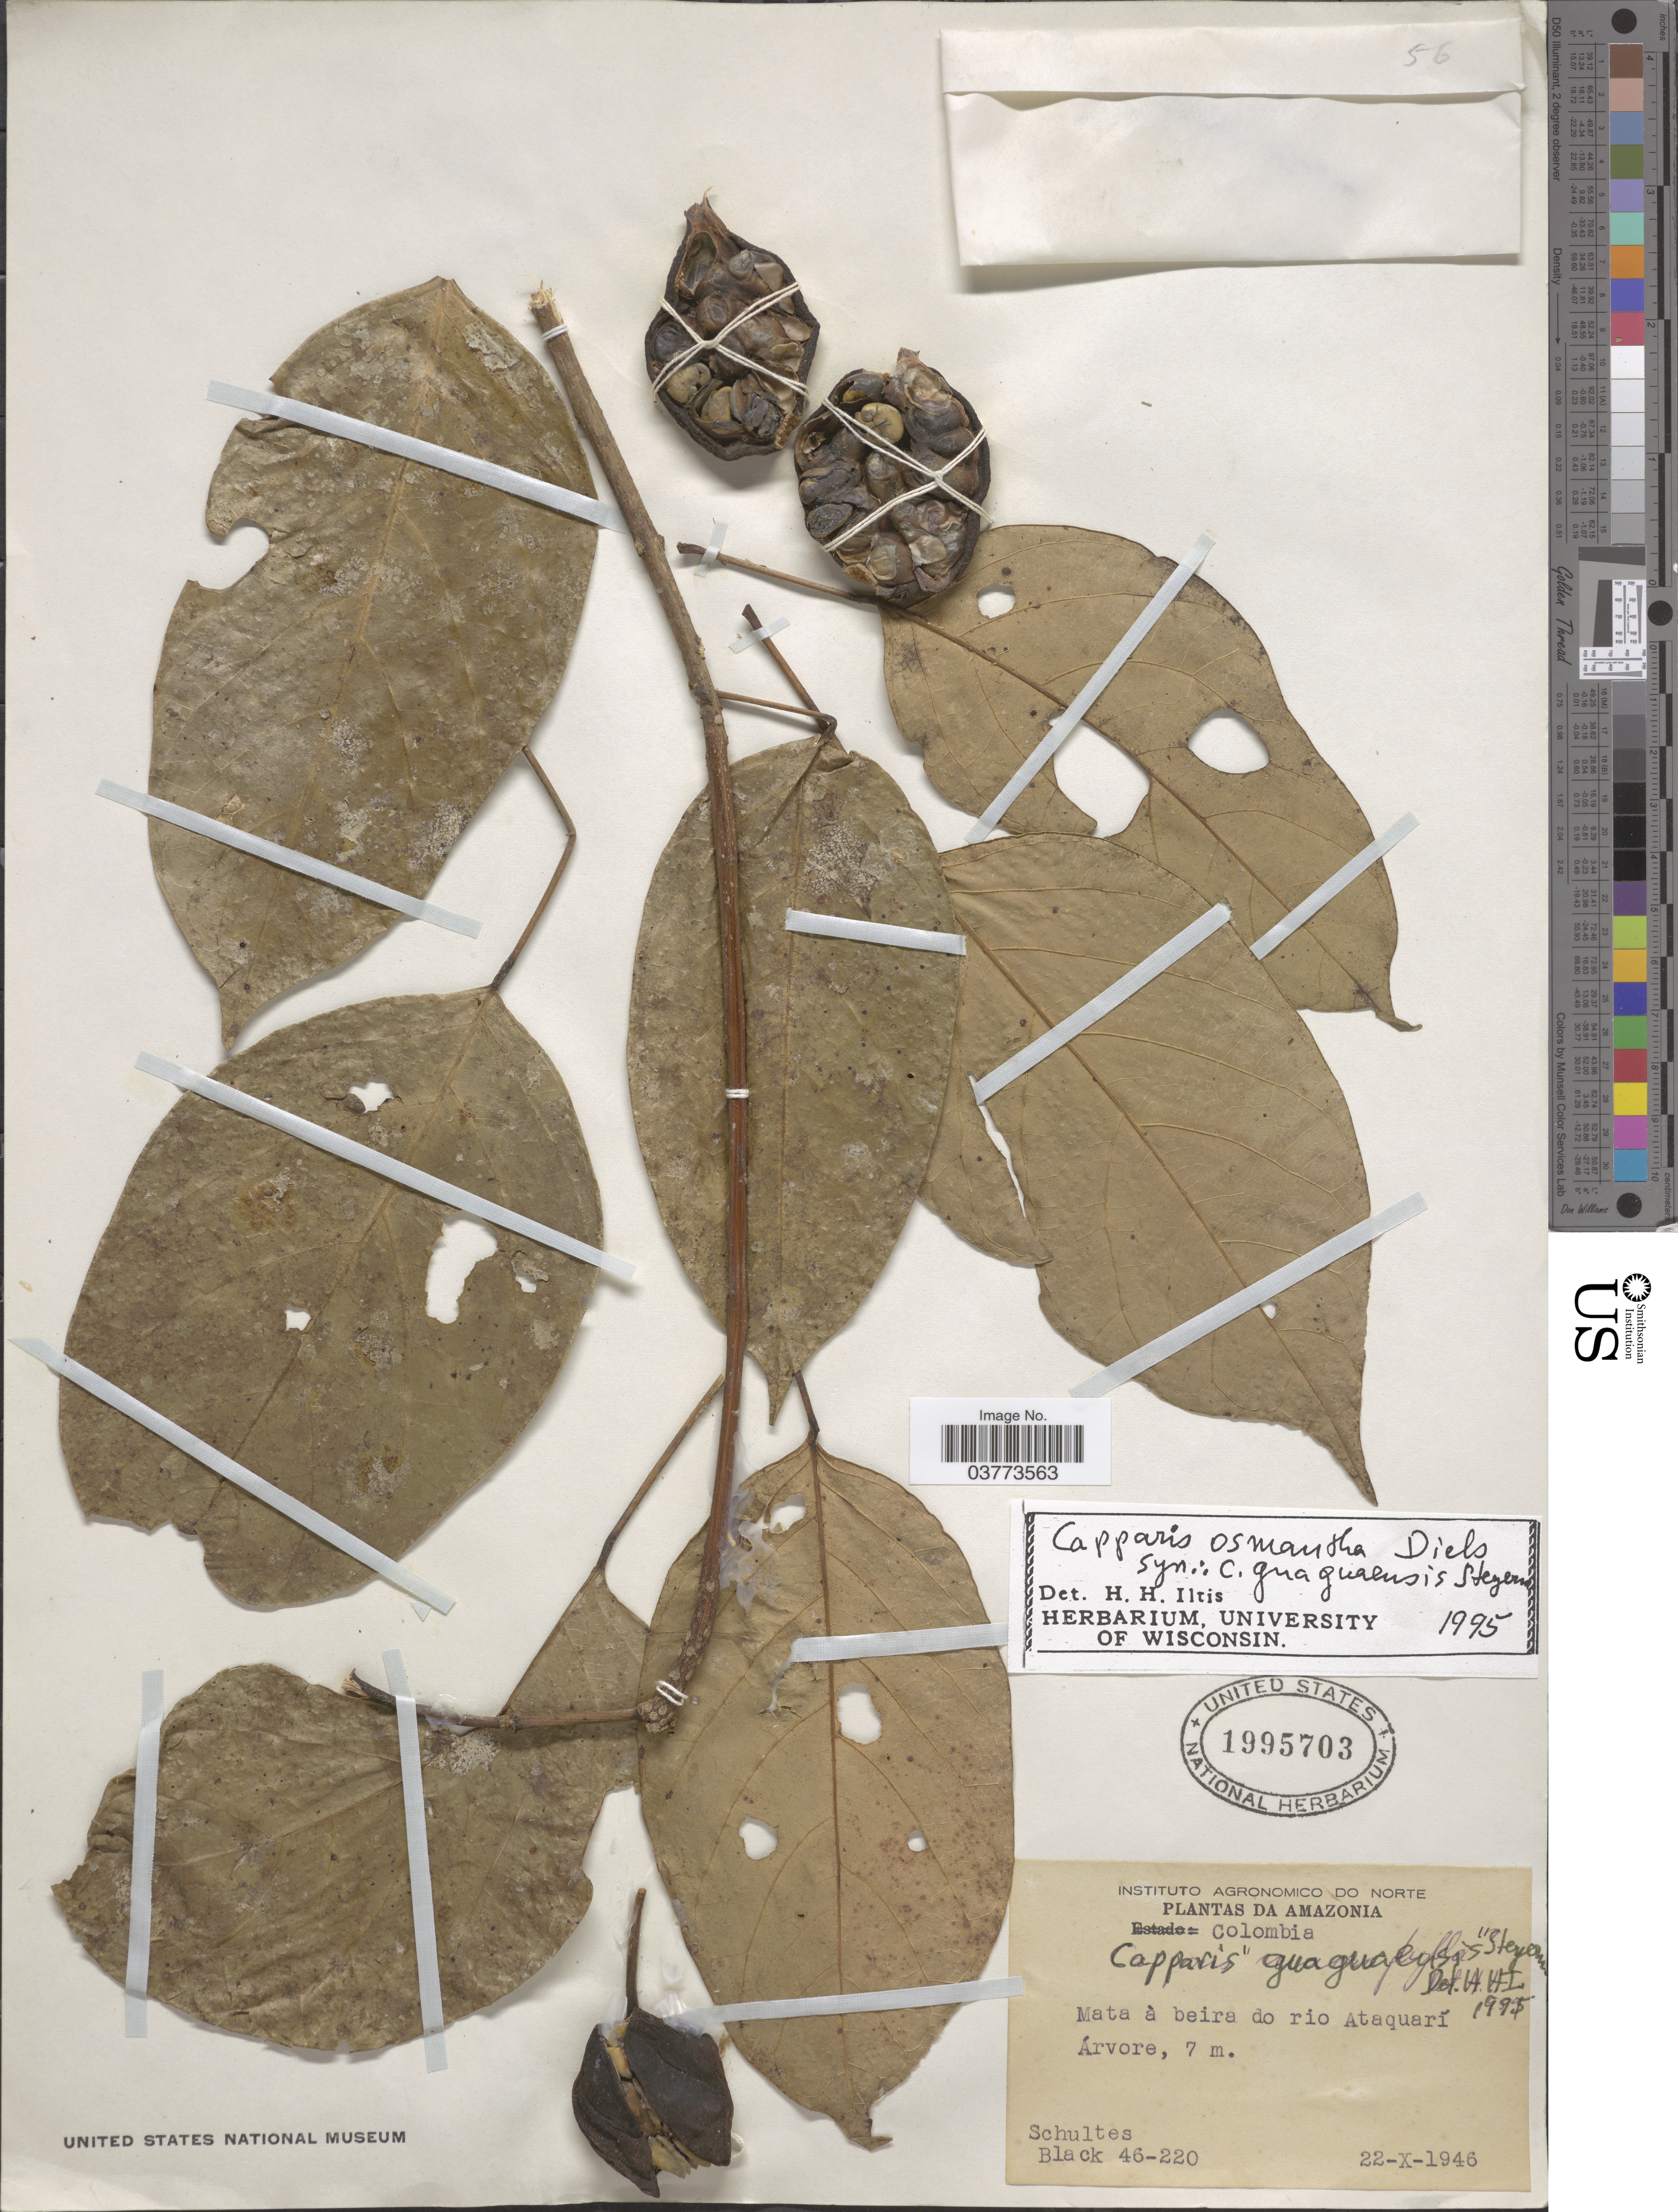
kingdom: Plantae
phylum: Tracheophyta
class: Magnoliopsida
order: Brassicales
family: Capparaceae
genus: Capparidastrum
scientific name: Capparidastrum osmanthum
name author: (Diels) Cornejo & Iltis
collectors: -- Schultes & -- Black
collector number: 46-220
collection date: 1946-10-22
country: Colombia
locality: Amazonia. Mata á beira do rio Ataquarí Árvore.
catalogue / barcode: US 1995703